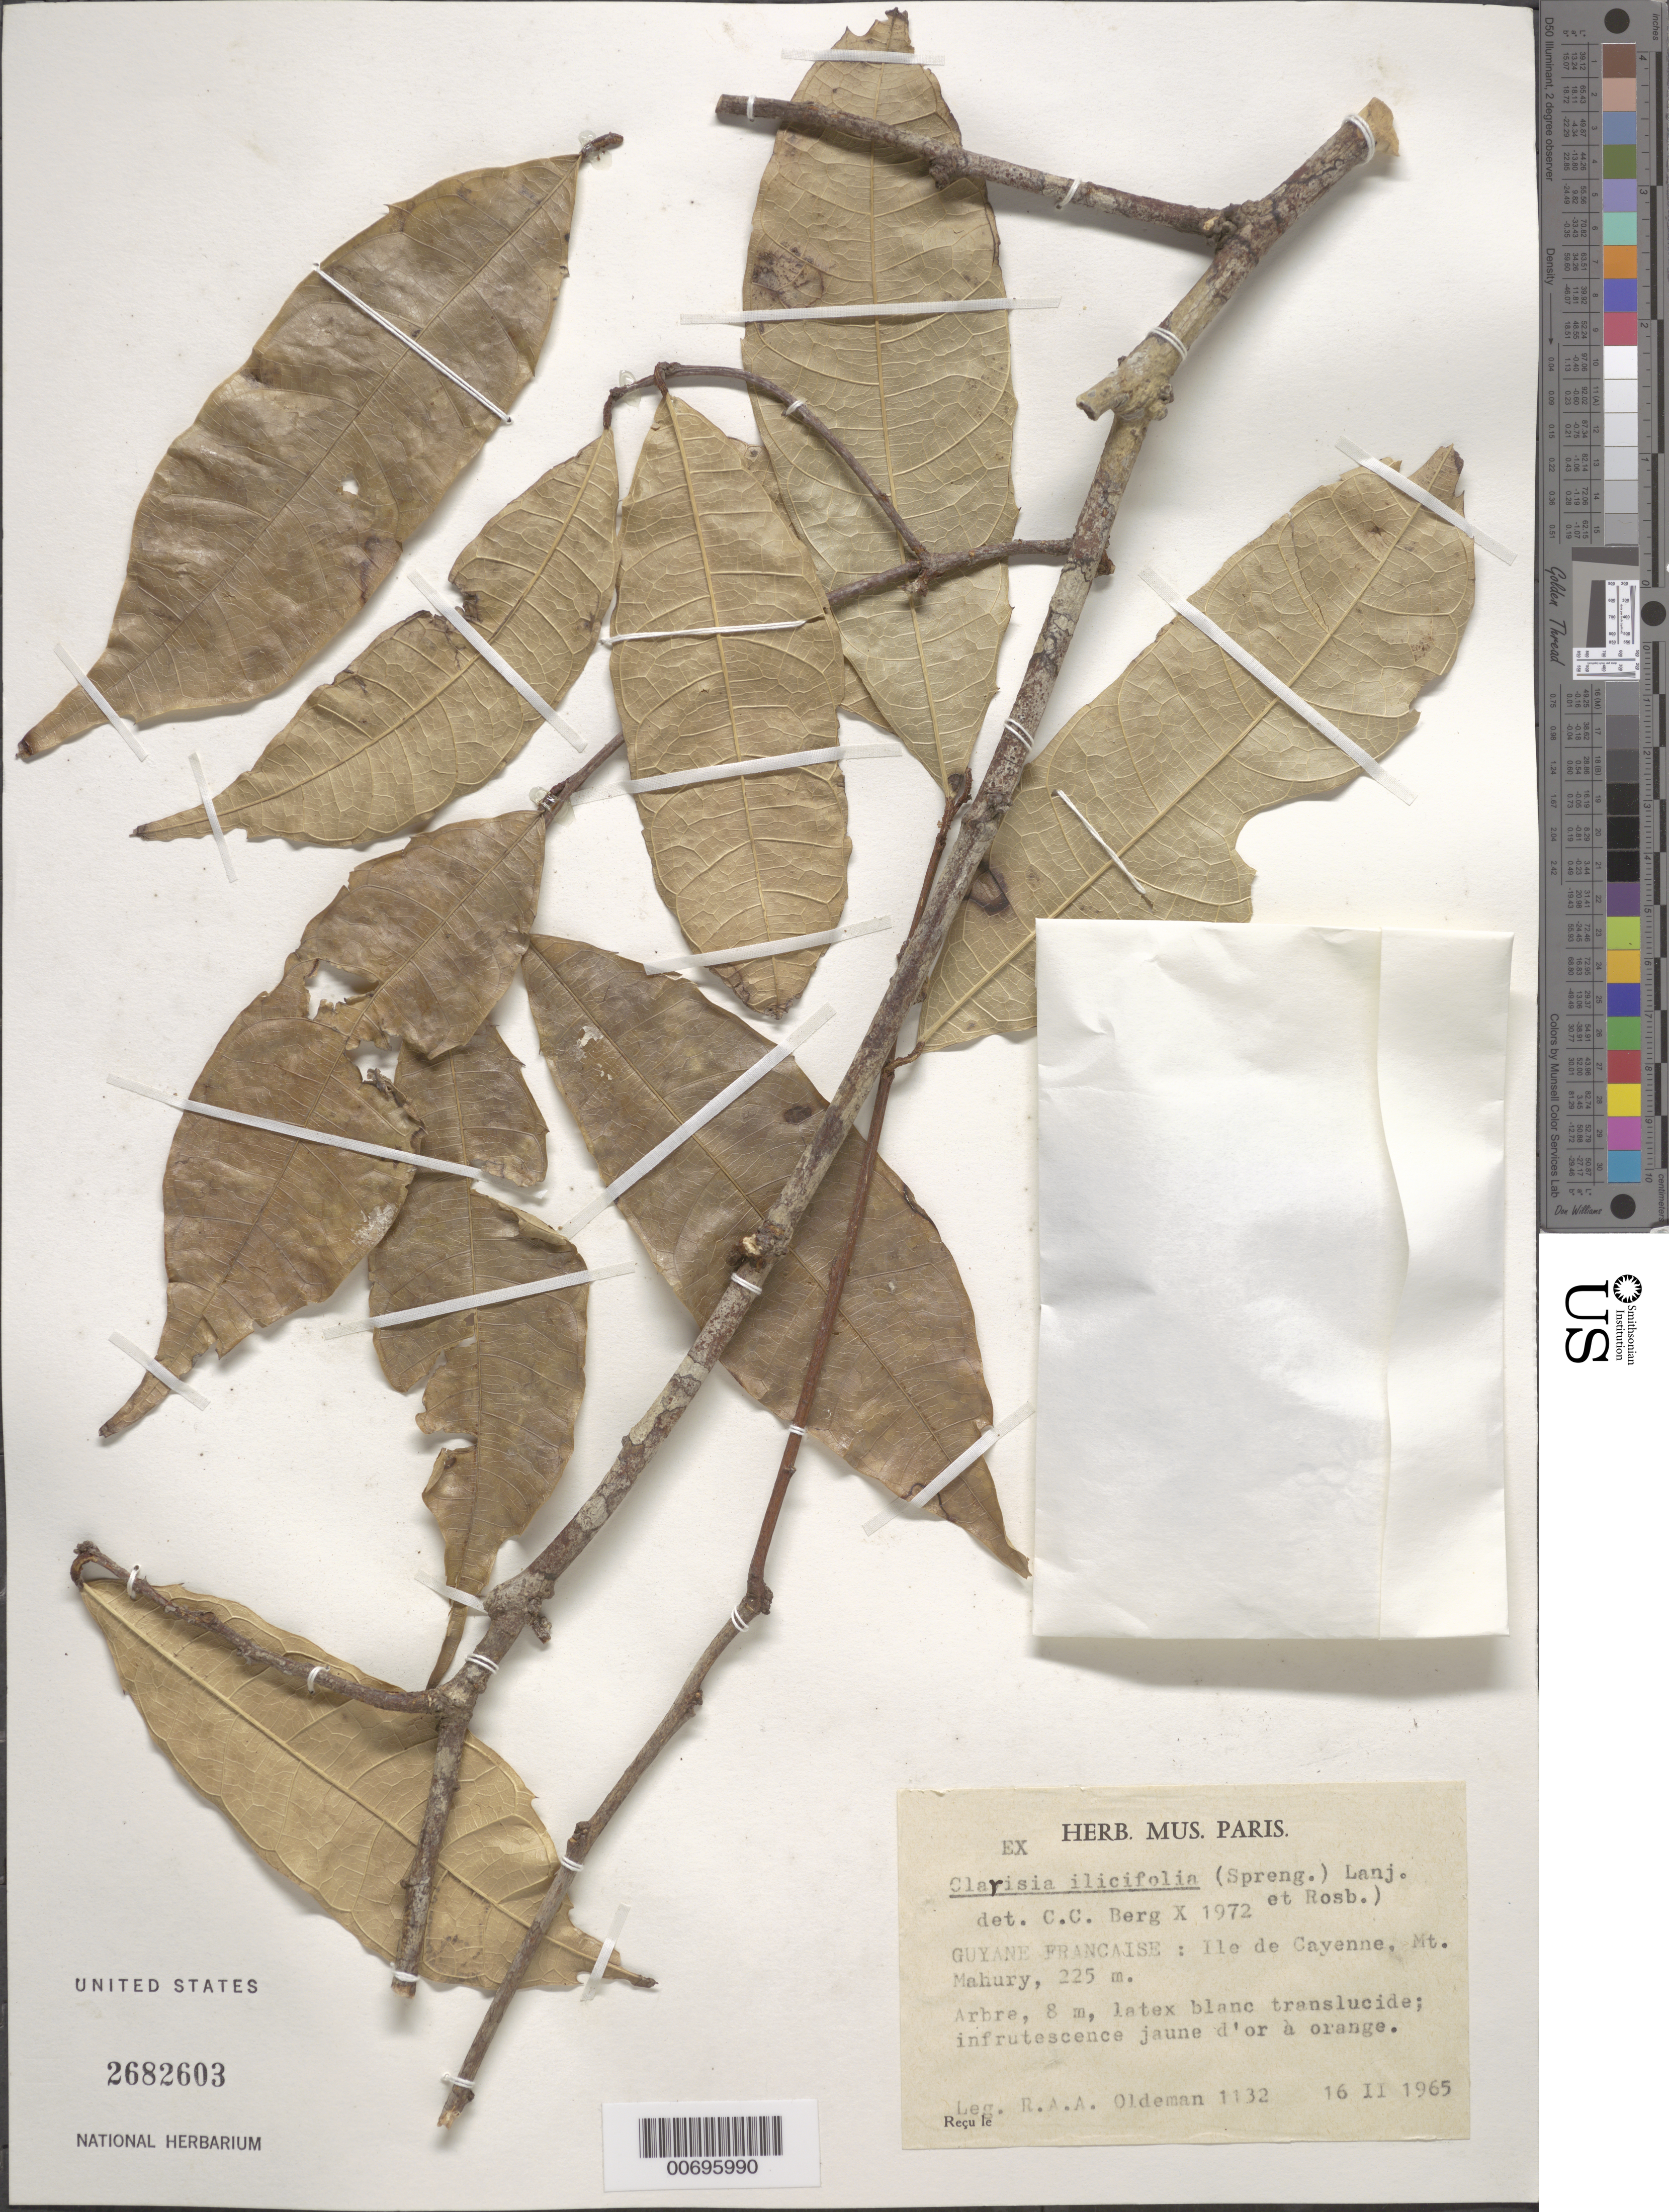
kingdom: Plantae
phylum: Tracheophyta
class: Magnoliopsida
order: Rosales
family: Moraceae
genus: Clarisia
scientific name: Clarisia ilicifolia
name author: (Spreng.) Lanj. & Rossberg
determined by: Berg, C. C.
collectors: R. Oldeman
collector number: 1132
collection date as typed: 16-Feb-65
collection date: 1965-02-16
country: French Guiana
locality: Montagne de Mahury, Ile de Cayenne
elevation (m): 225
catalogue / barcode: US 2682603